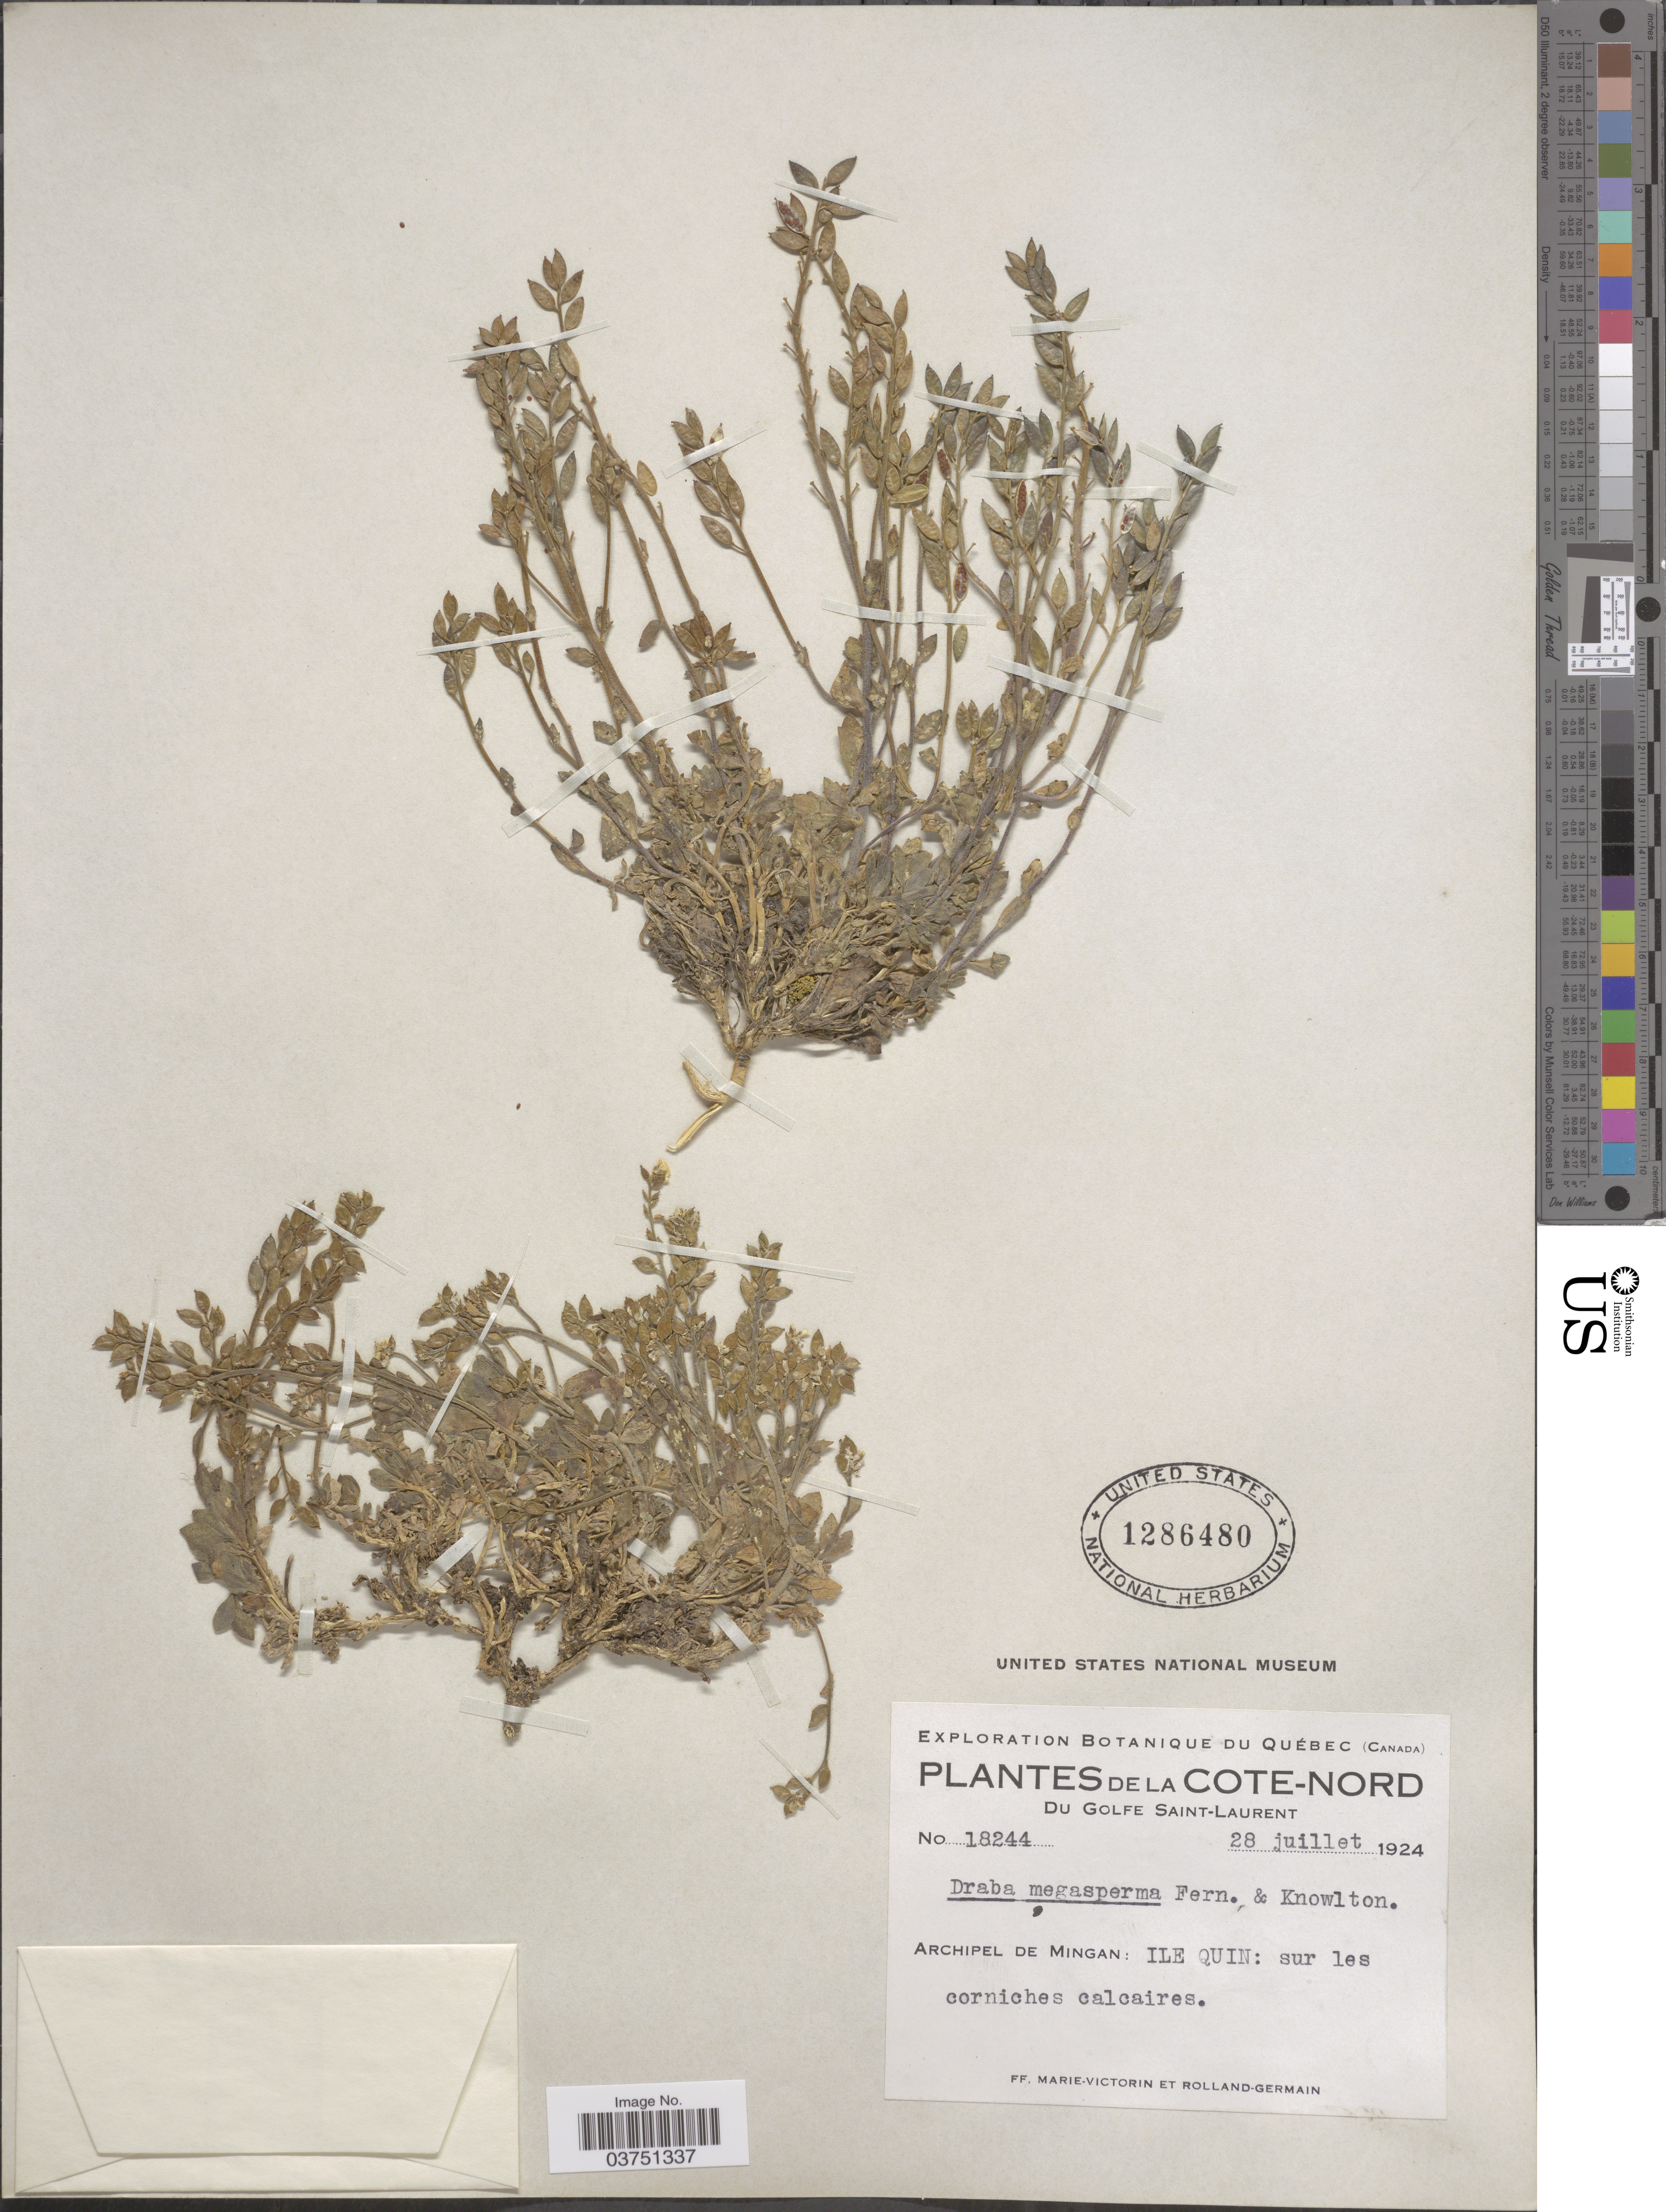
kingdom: Plantae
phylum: Tracheophyta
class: Magnoliopsida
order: Brassicales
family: Brassicaceae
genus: Draba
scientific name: Draba glabella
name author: Pursh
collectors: F. Marie-Victorin & Rolland-Germain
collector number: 18244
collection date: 1924-07-28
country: Canada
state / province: Quebec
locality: La Corte-Nord du Golfe Saint-Laurent. Archipel De Mingan: Ile Quin.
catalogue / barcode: US 1286480